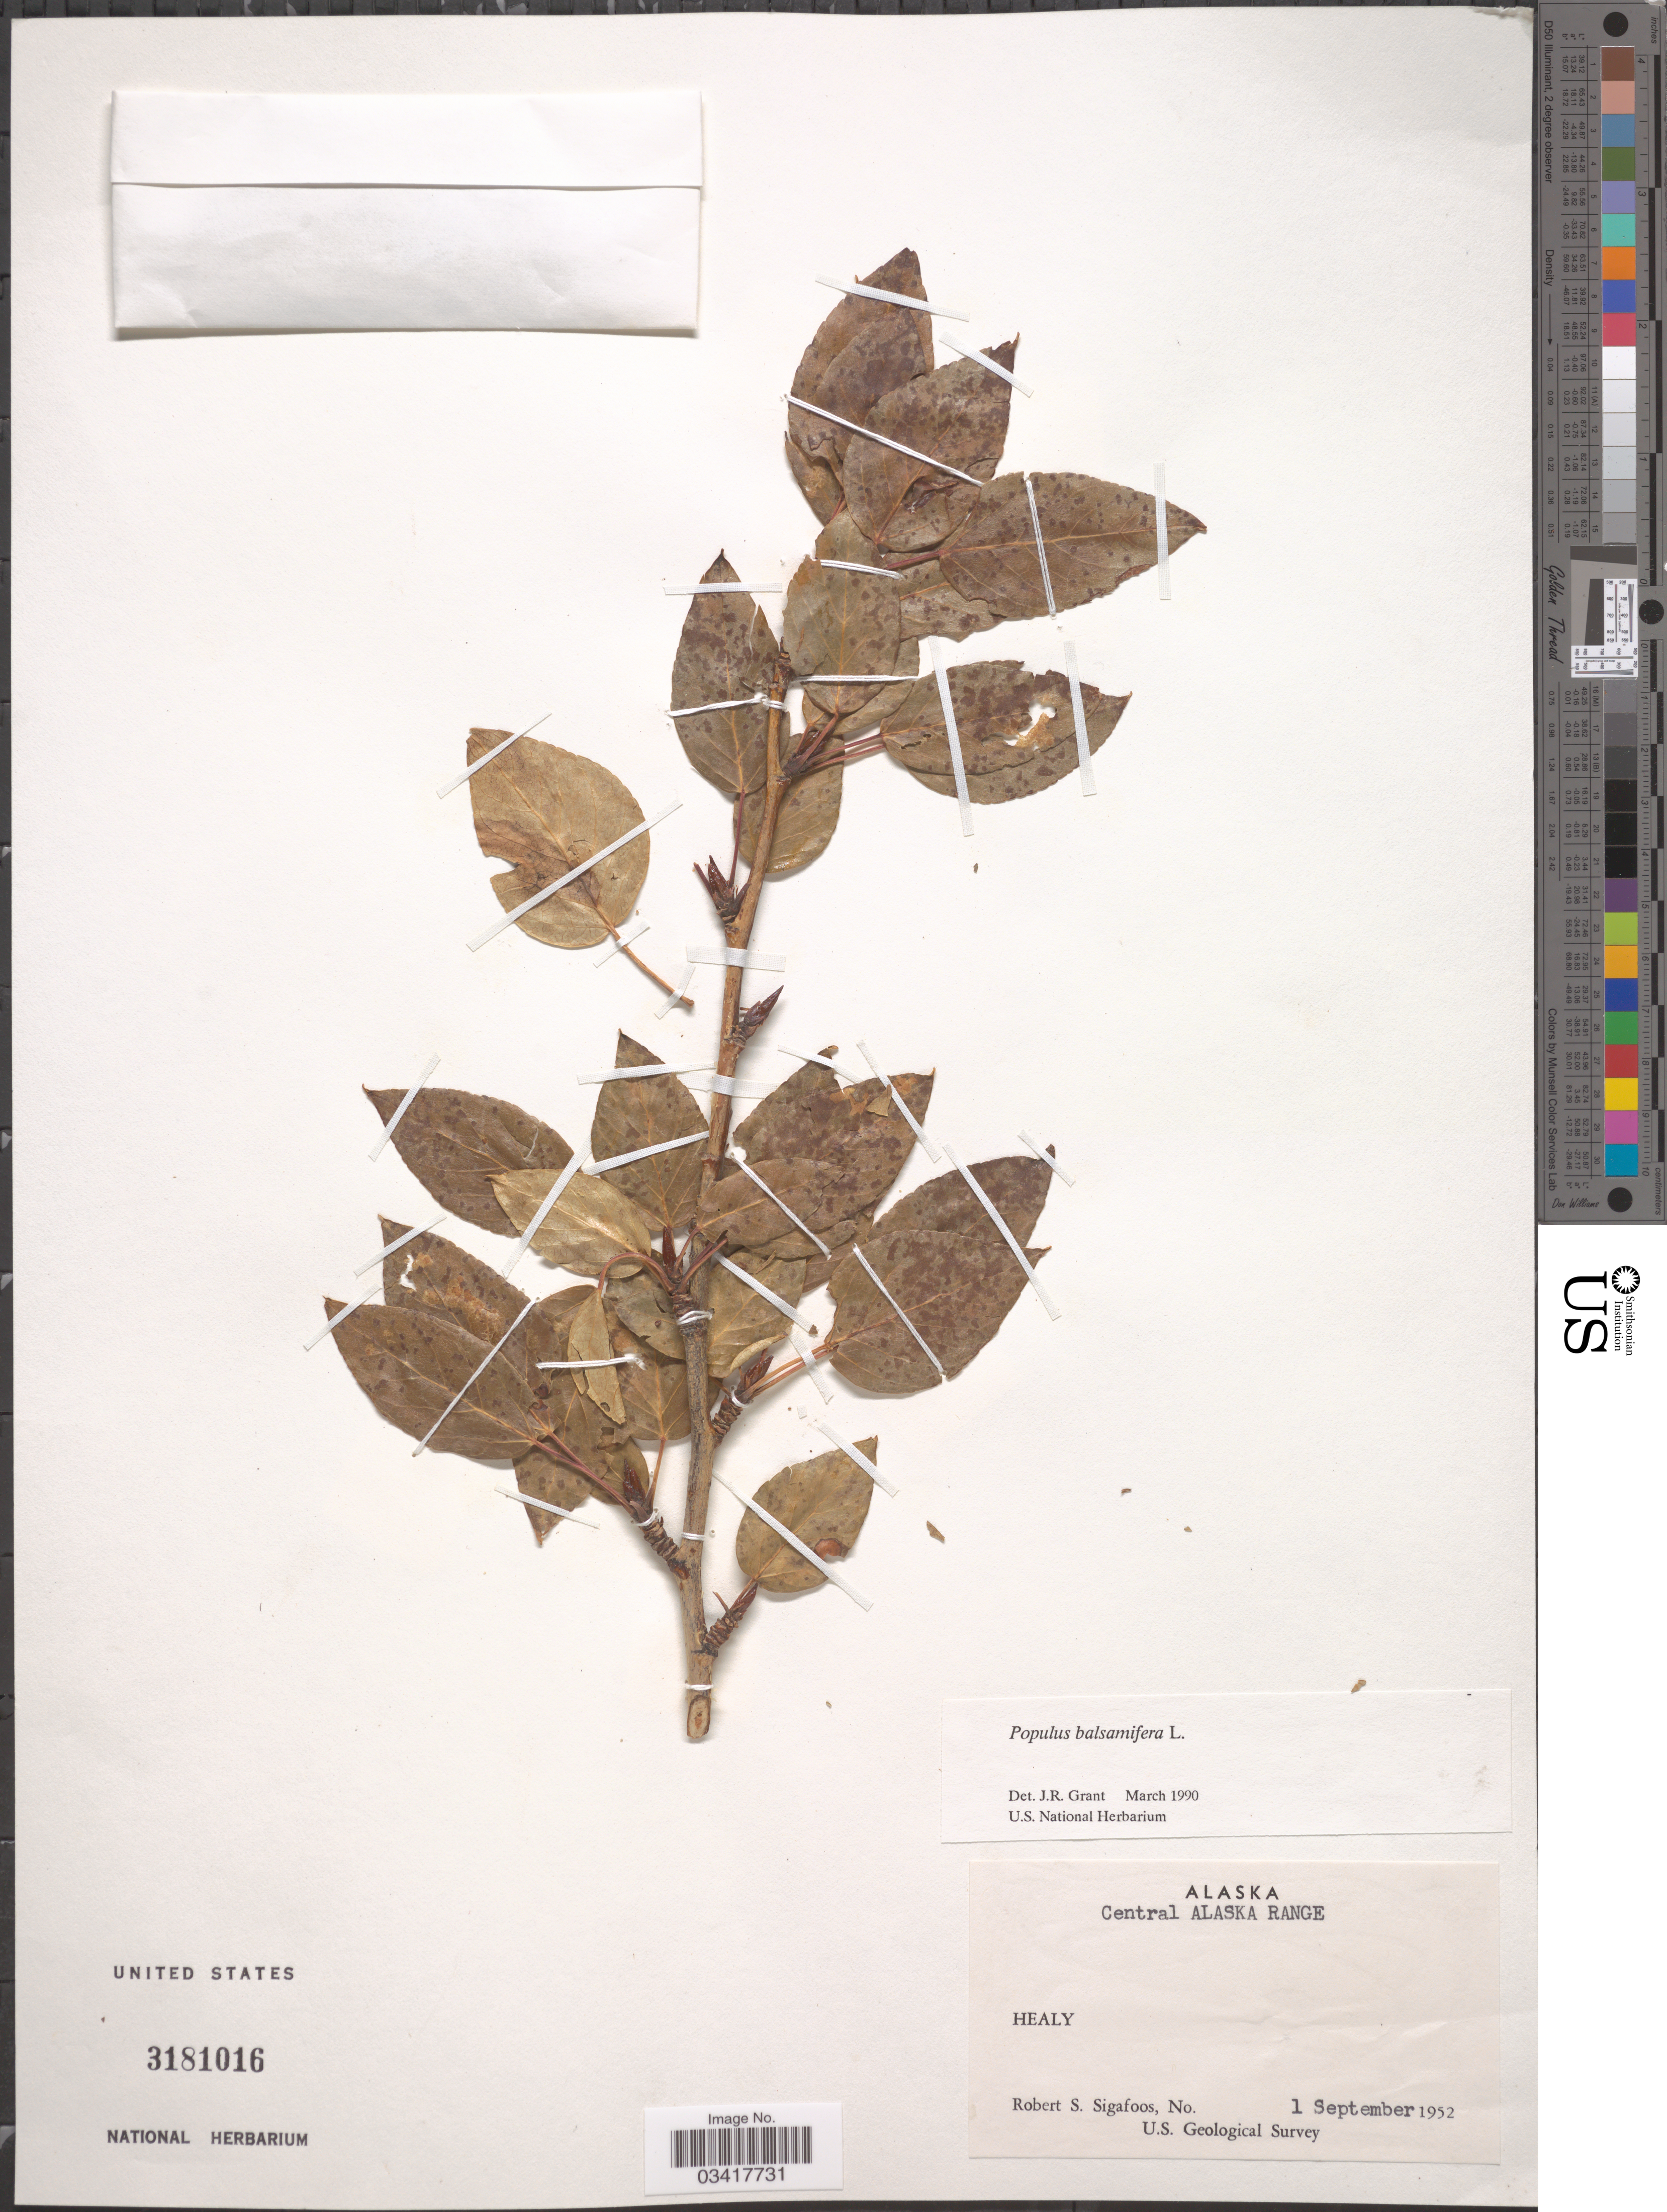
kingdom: Plantae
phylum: Tracheophyta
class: Magnoliopsida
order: Malpighiales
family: Salicaceae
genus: Populus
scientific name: Populus balsamifera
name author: L.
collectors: R. Sigafoos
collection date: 1952-09-01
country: United States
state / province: Alaska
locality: Central Alaska Range. Healy.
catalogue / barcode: US 3181016